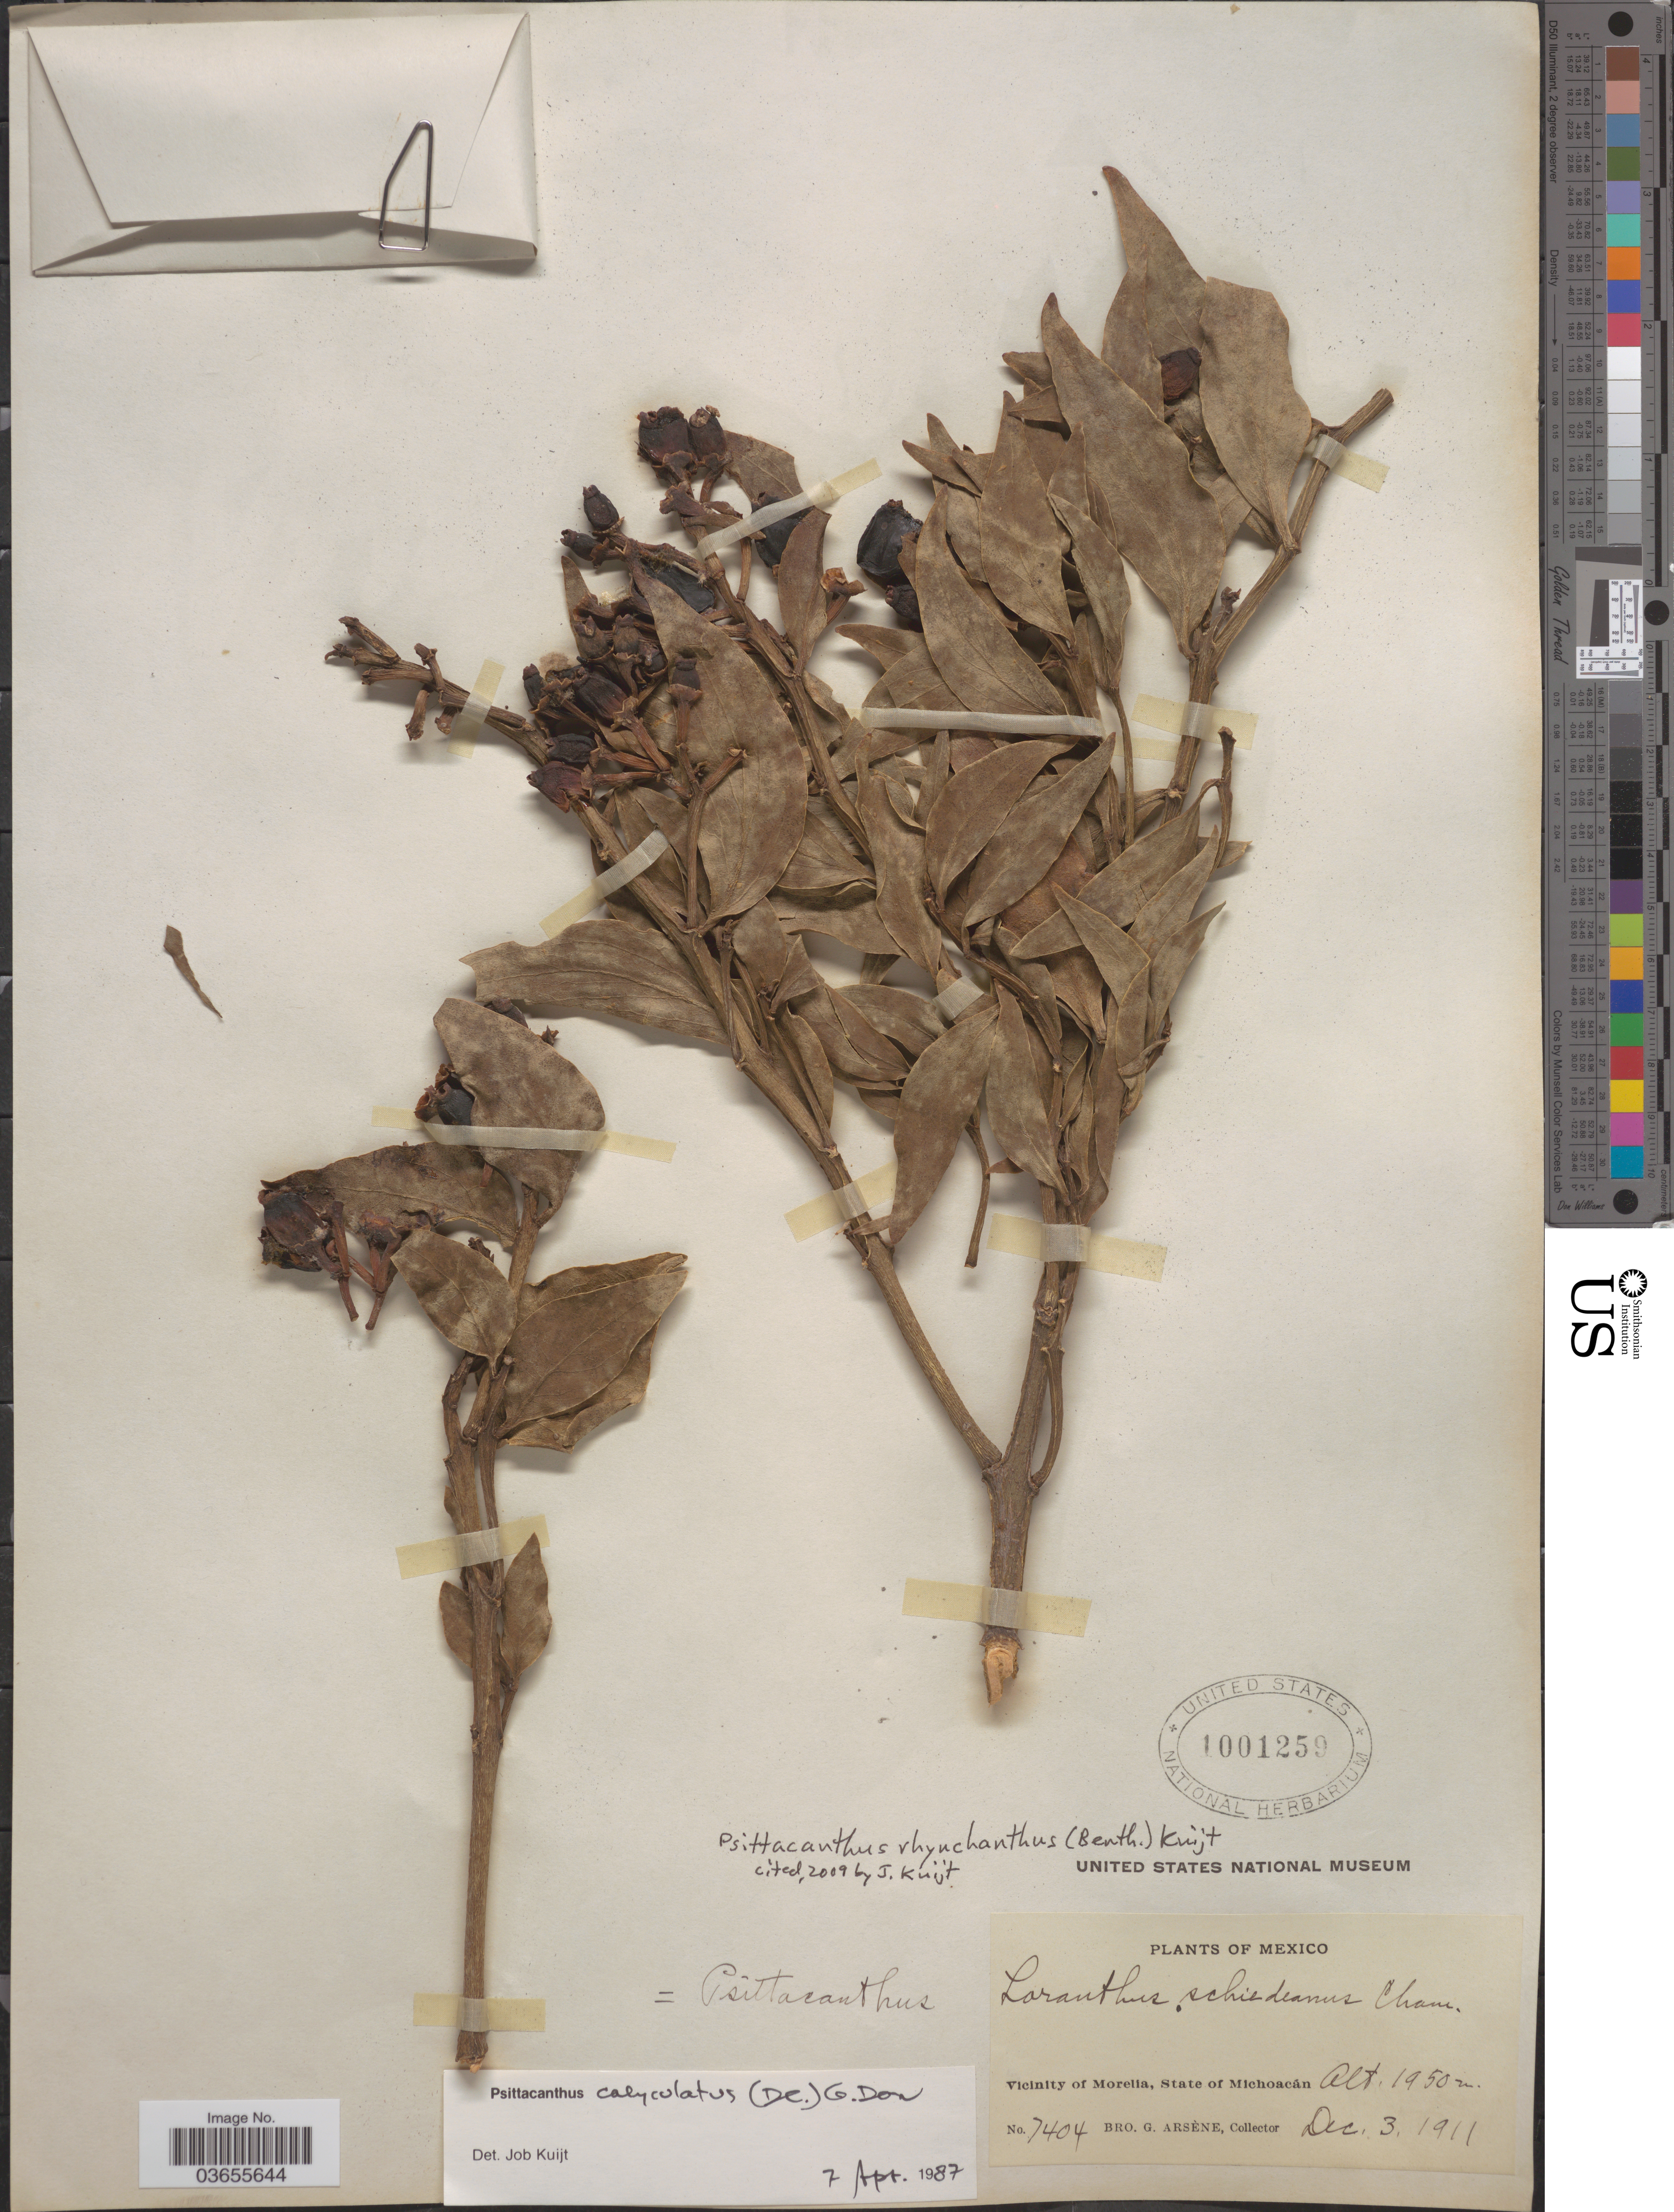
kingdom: Plantae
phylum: Tracheophyta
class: Magnoliopsida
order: Santalales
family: Loranthaceae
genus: Psittacanthus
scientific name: Psittacanthus rhynchanthus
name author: (Benth.) Kuijt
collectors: Bro. G. Arsène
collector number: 7404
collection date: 1911-12-03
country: Mexico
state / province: Michoacán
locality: Vicinity of Morelia.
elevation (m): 1950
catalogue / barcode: US 1001259